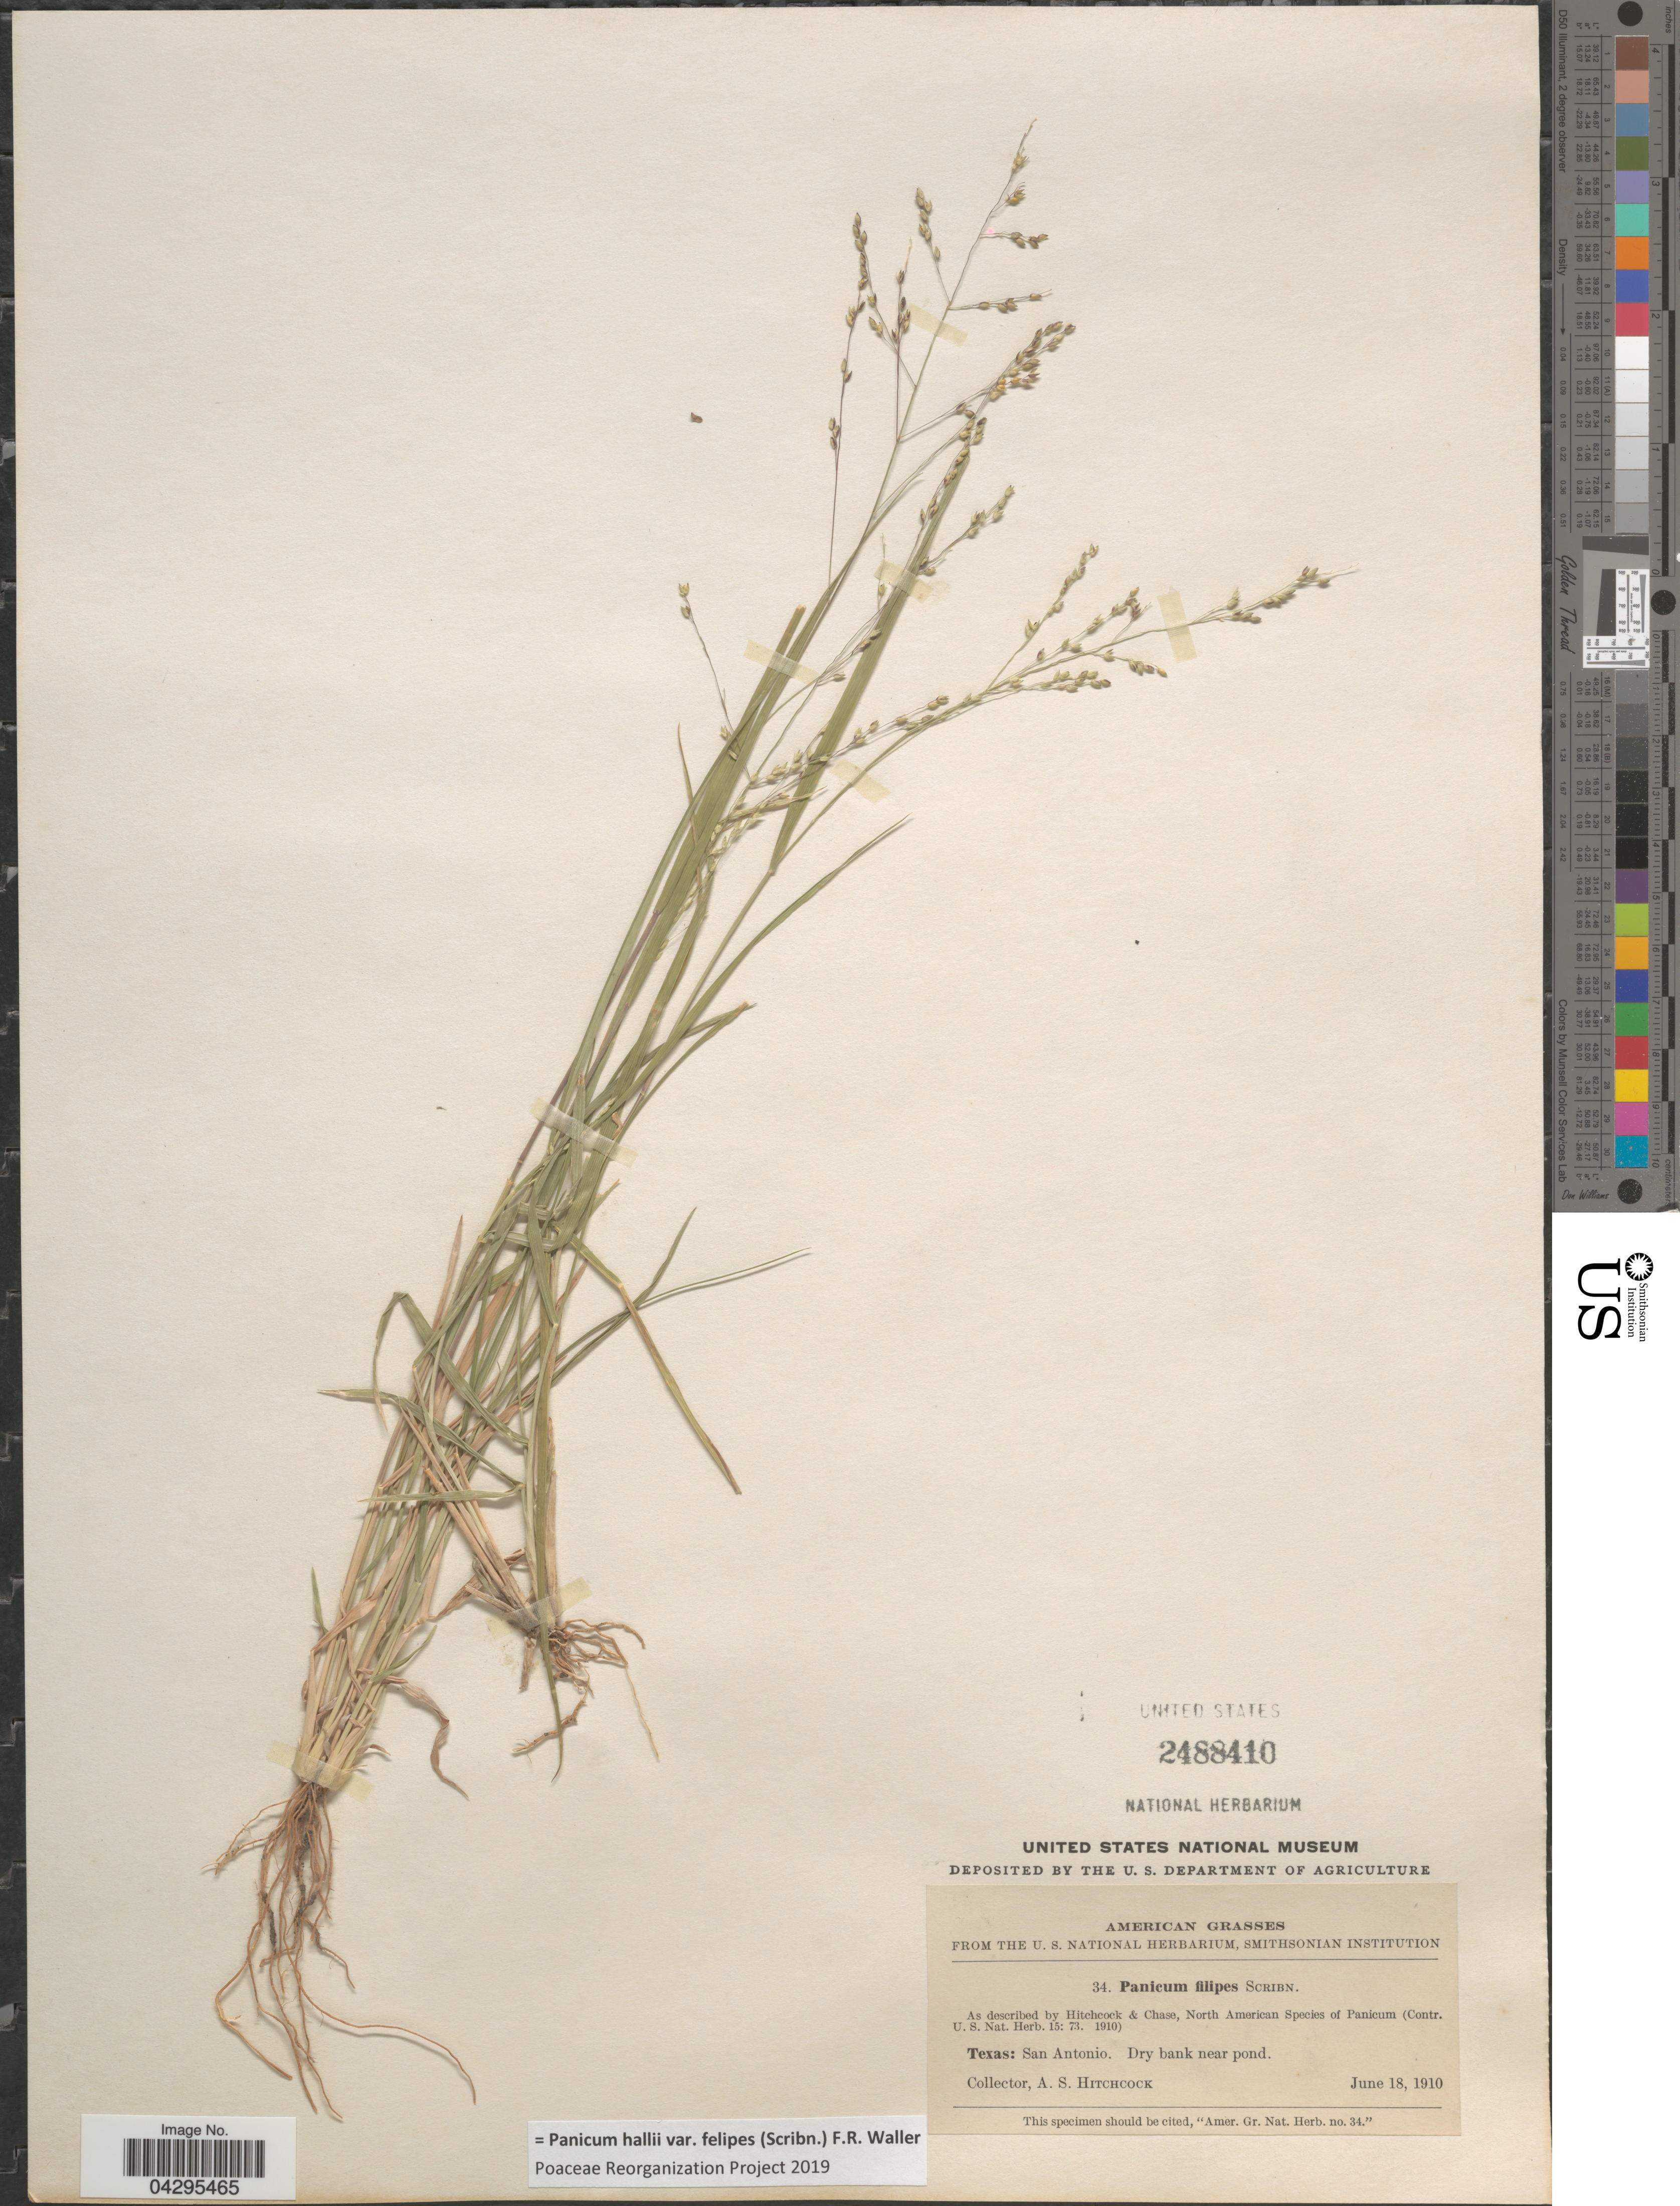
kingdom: Plantae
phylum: Tracheophyta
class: Liliopsida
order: Poales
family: Poaceae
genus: Panicum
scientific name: Panicum hallii var. felipes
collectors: A. S. Hitchcock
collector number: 34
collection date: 1910-06-18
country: United States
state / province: Texas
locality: San Antonio.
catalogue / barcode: US 2488410